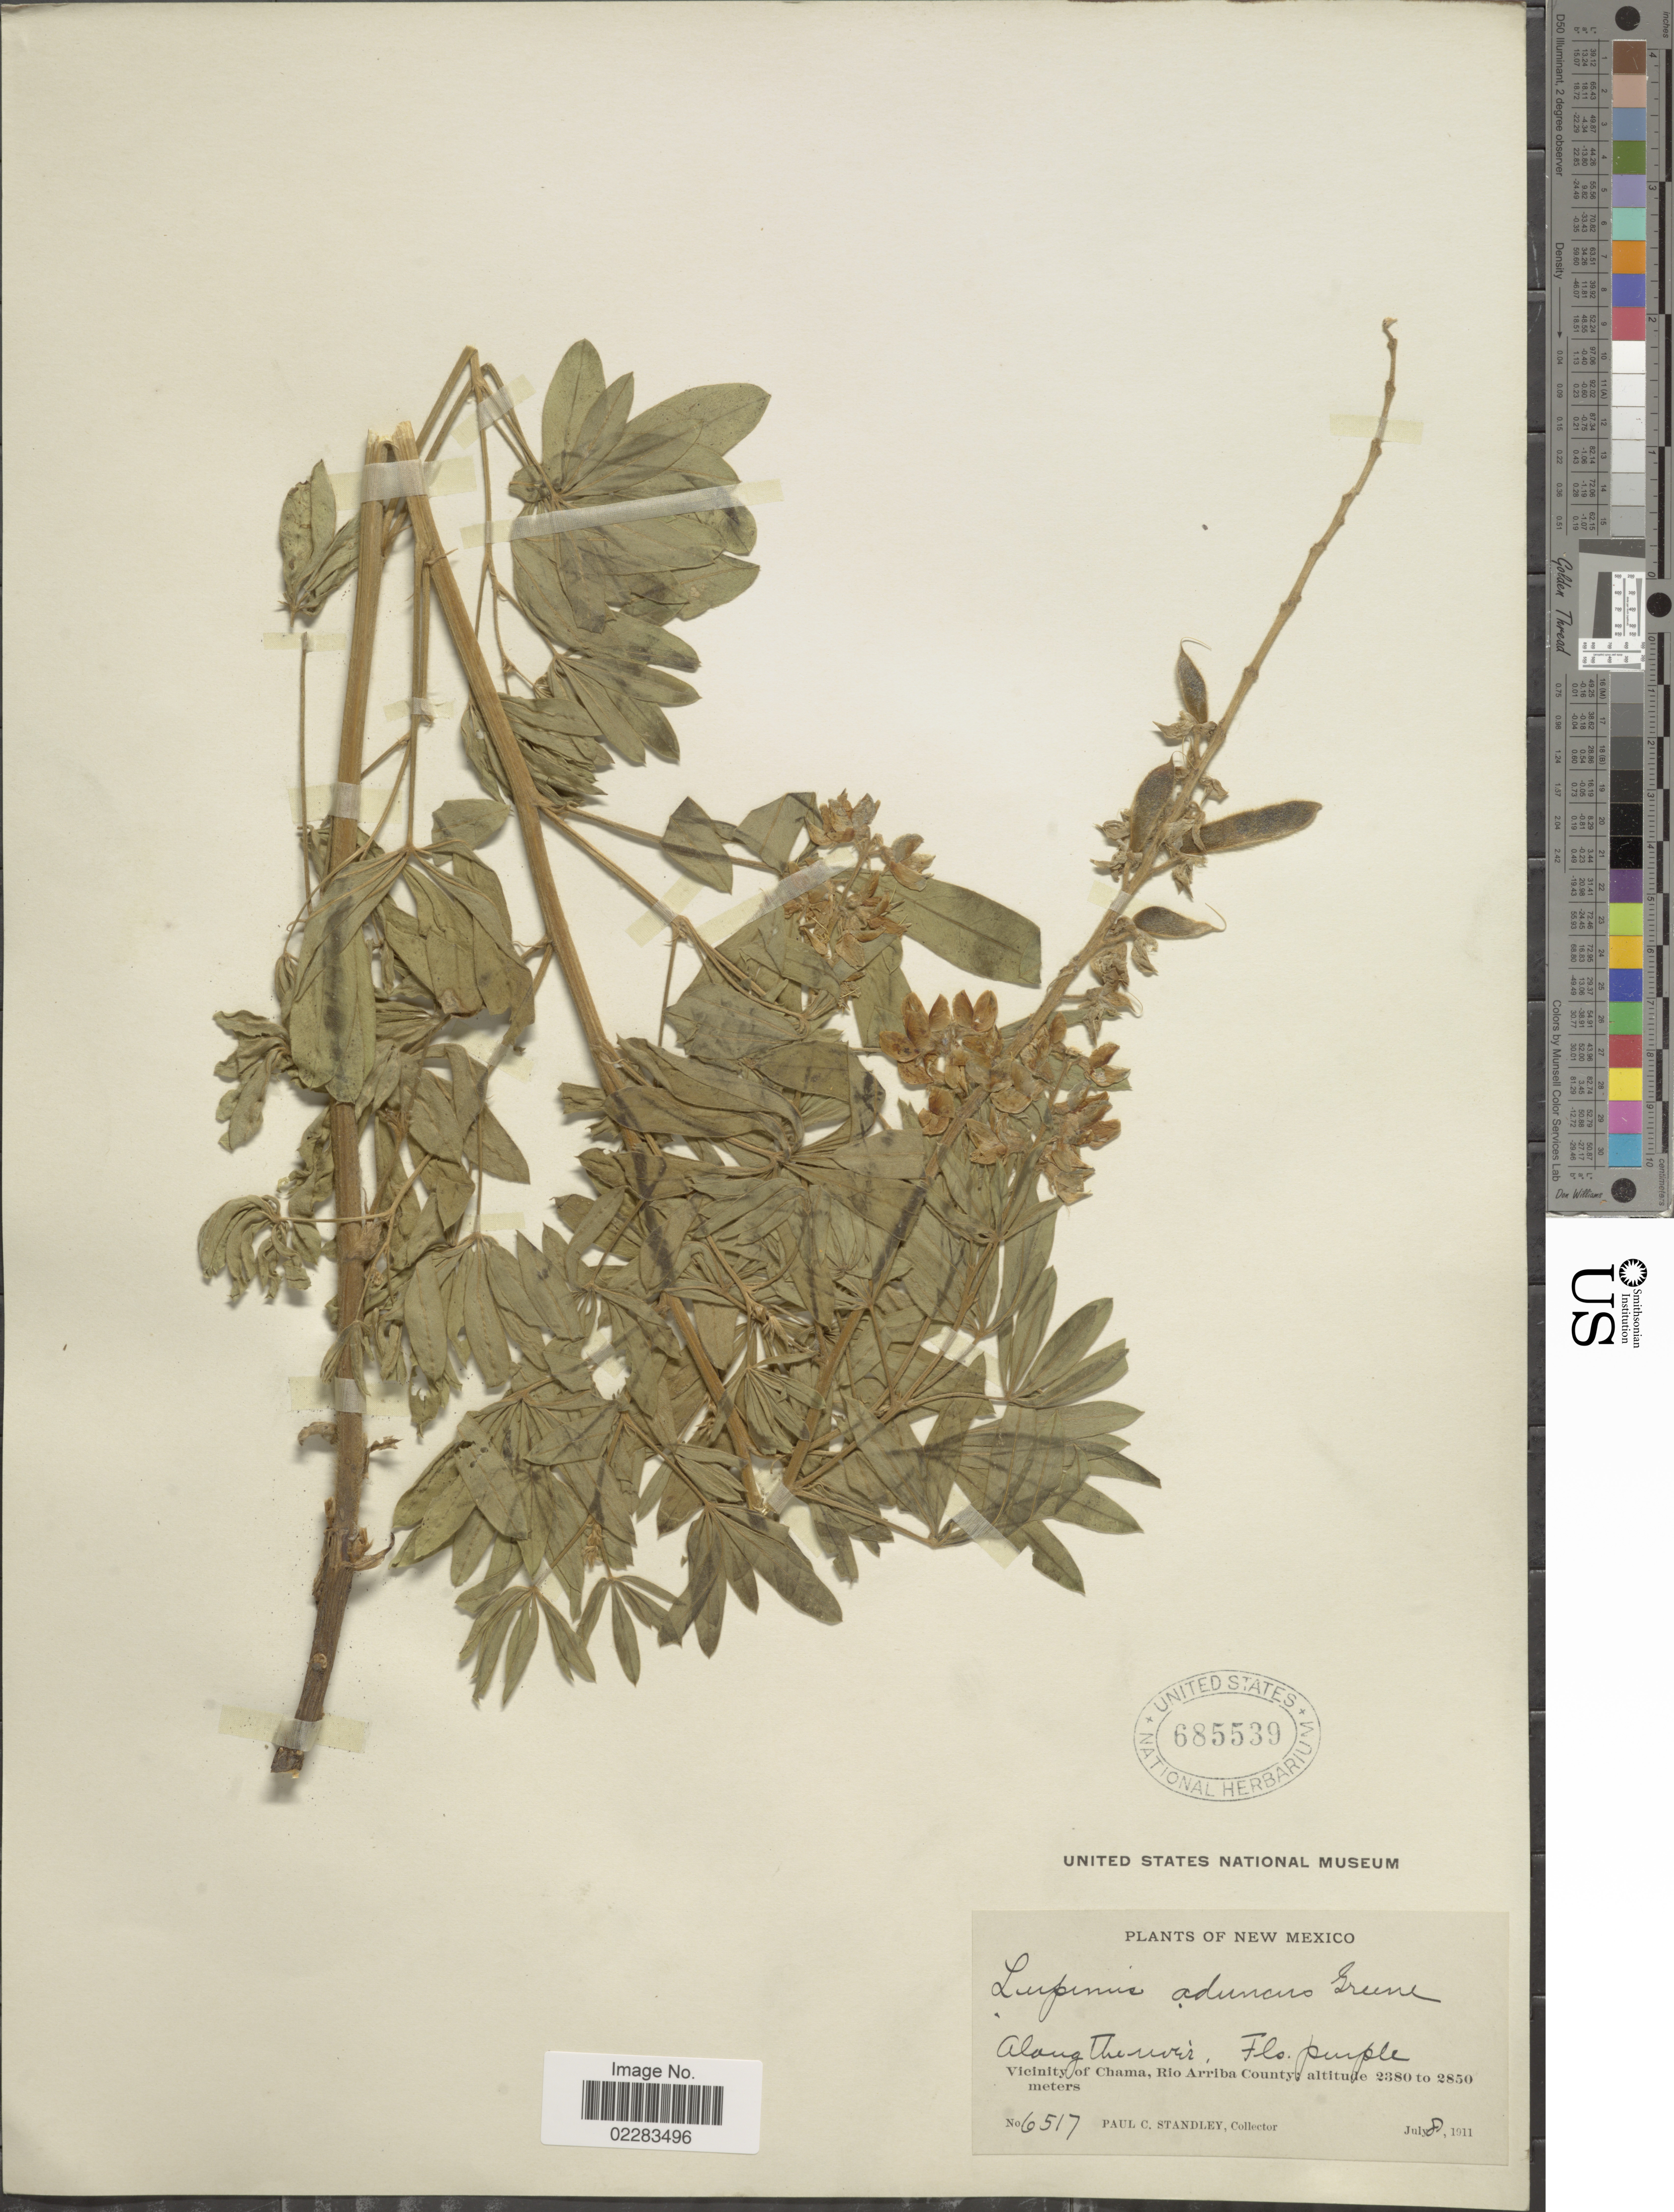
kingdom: Plantae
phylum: Tracheophyta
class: Magnoliopsida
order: Fabales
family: Fabaceae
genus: Lupinus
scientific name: Lupinus aduncus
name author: Greene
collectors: P. C. Standley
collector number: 6517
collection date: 1911-07-08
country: United States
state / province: New Mexico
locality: Along the river. Vicinity of Chama, Rio Arriba County.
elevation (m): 2380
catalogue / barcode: US 685539